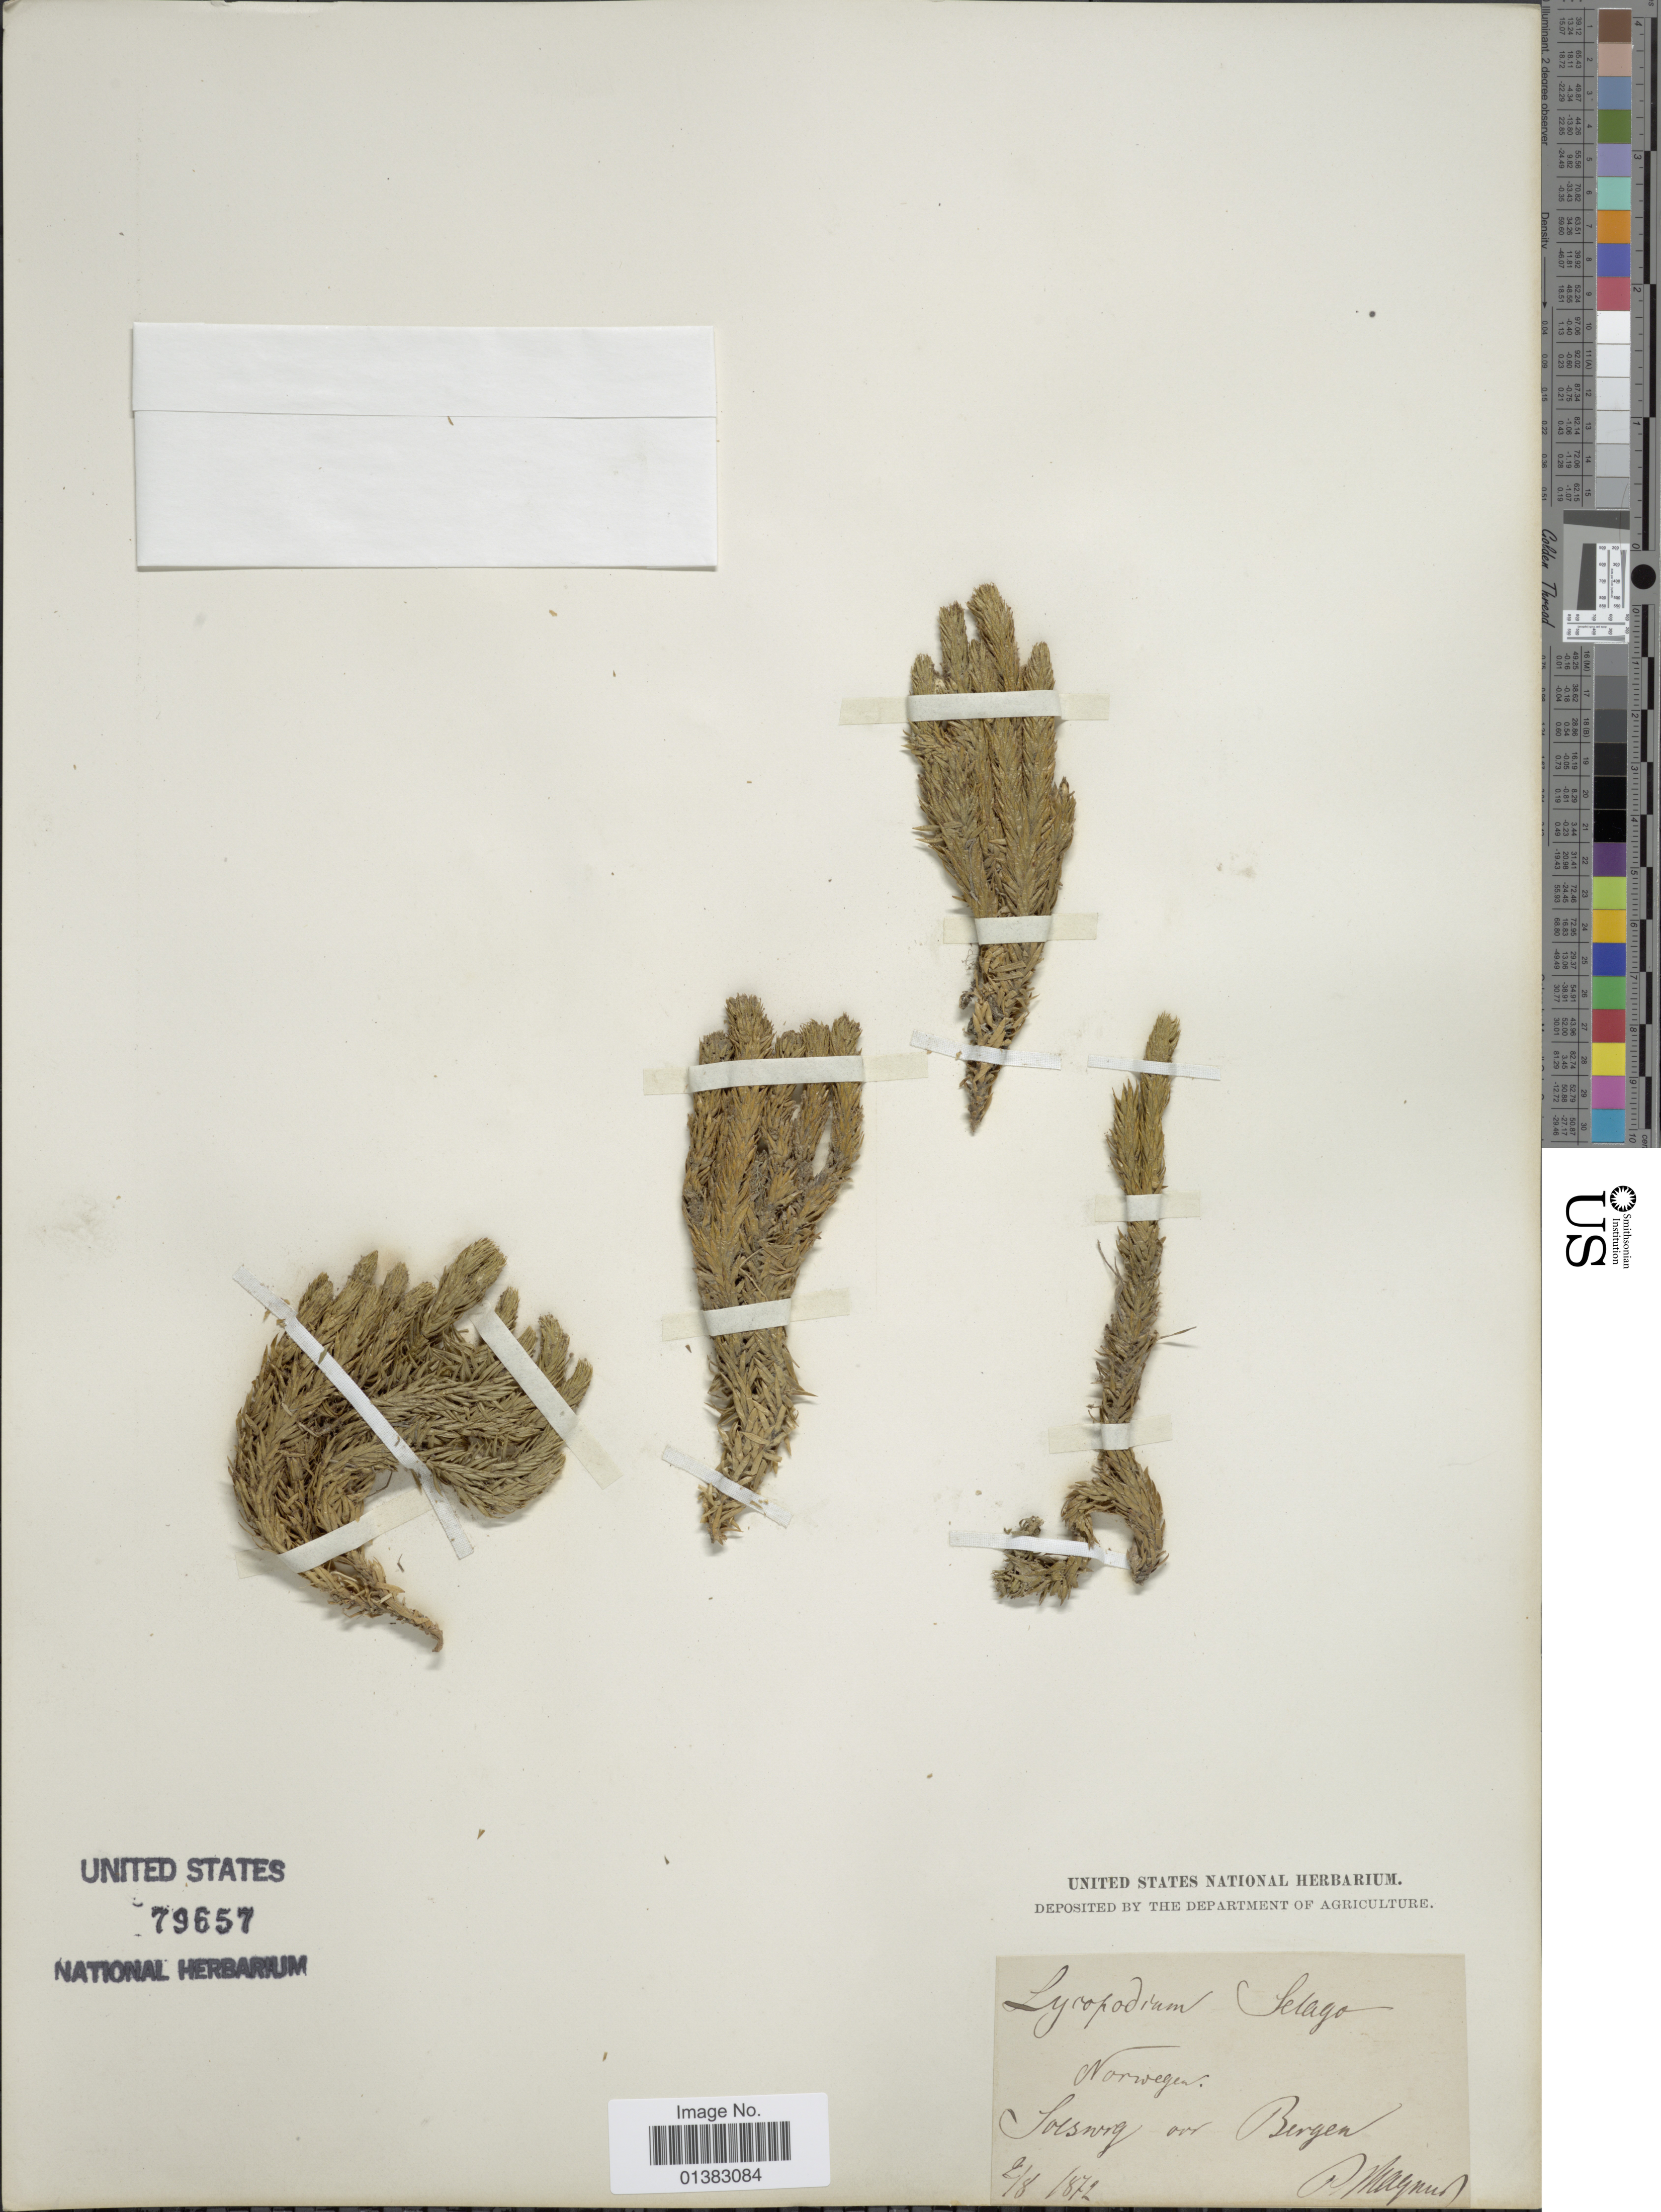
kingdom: Plantae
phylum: Tracheophyta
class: Lycopodiopsida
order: Lycopodiales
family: Lycopodiaceae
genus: Huperzia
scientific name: Huperzia selago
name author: (L.) Bernh. ex Schrank & Mart.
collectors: P. W. Magnus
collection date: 1872-08-02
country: Norway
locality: Soesweg ovr Bergen [interpreted]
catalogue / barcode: US 79657